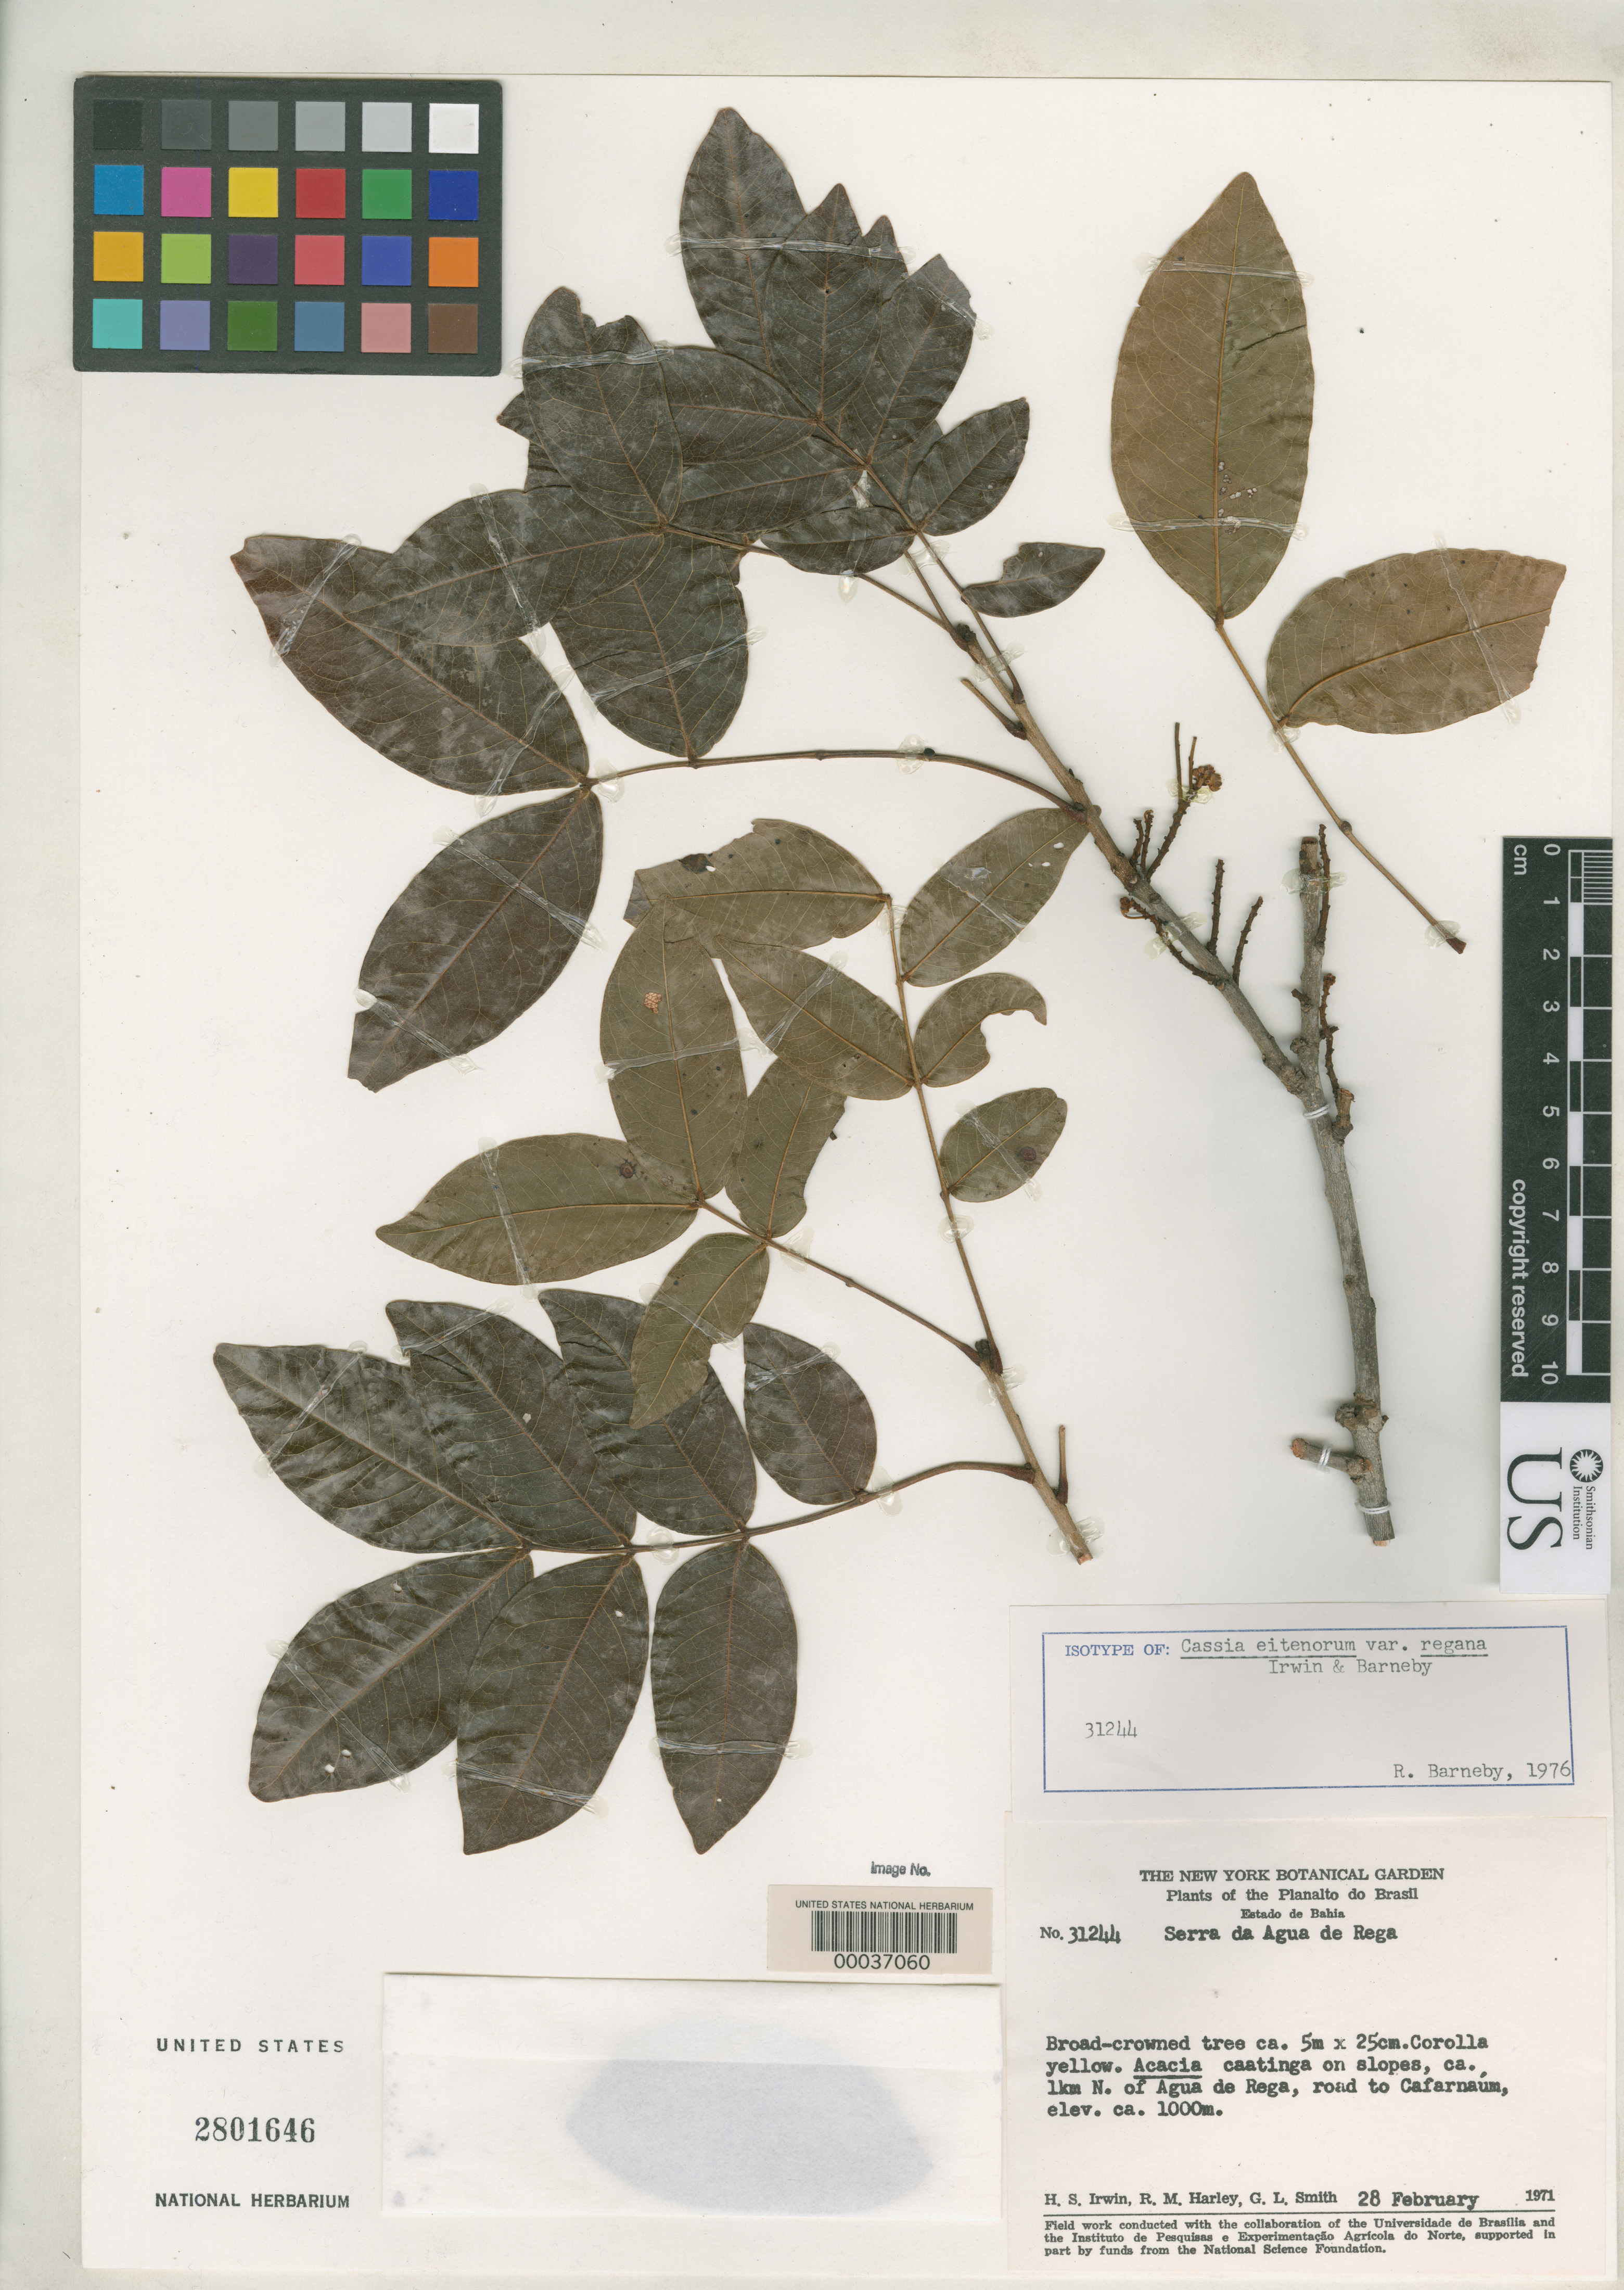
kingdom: Plantae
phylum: Tracheophyta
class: Magnoliopsida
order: Fabales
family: Fabaceae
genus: Cassia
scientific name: Cassia eitenorum var. regana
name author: H.S. Irwin & Barneby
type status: Isotype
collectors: H. Irwin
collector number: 31244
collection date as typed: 28 Feb 1971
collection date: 1971-02-28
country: Brazil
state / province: Bahia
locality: Serra da Agua de Rega, Cafarnaum.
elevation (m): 1000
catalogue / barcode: US 2801646